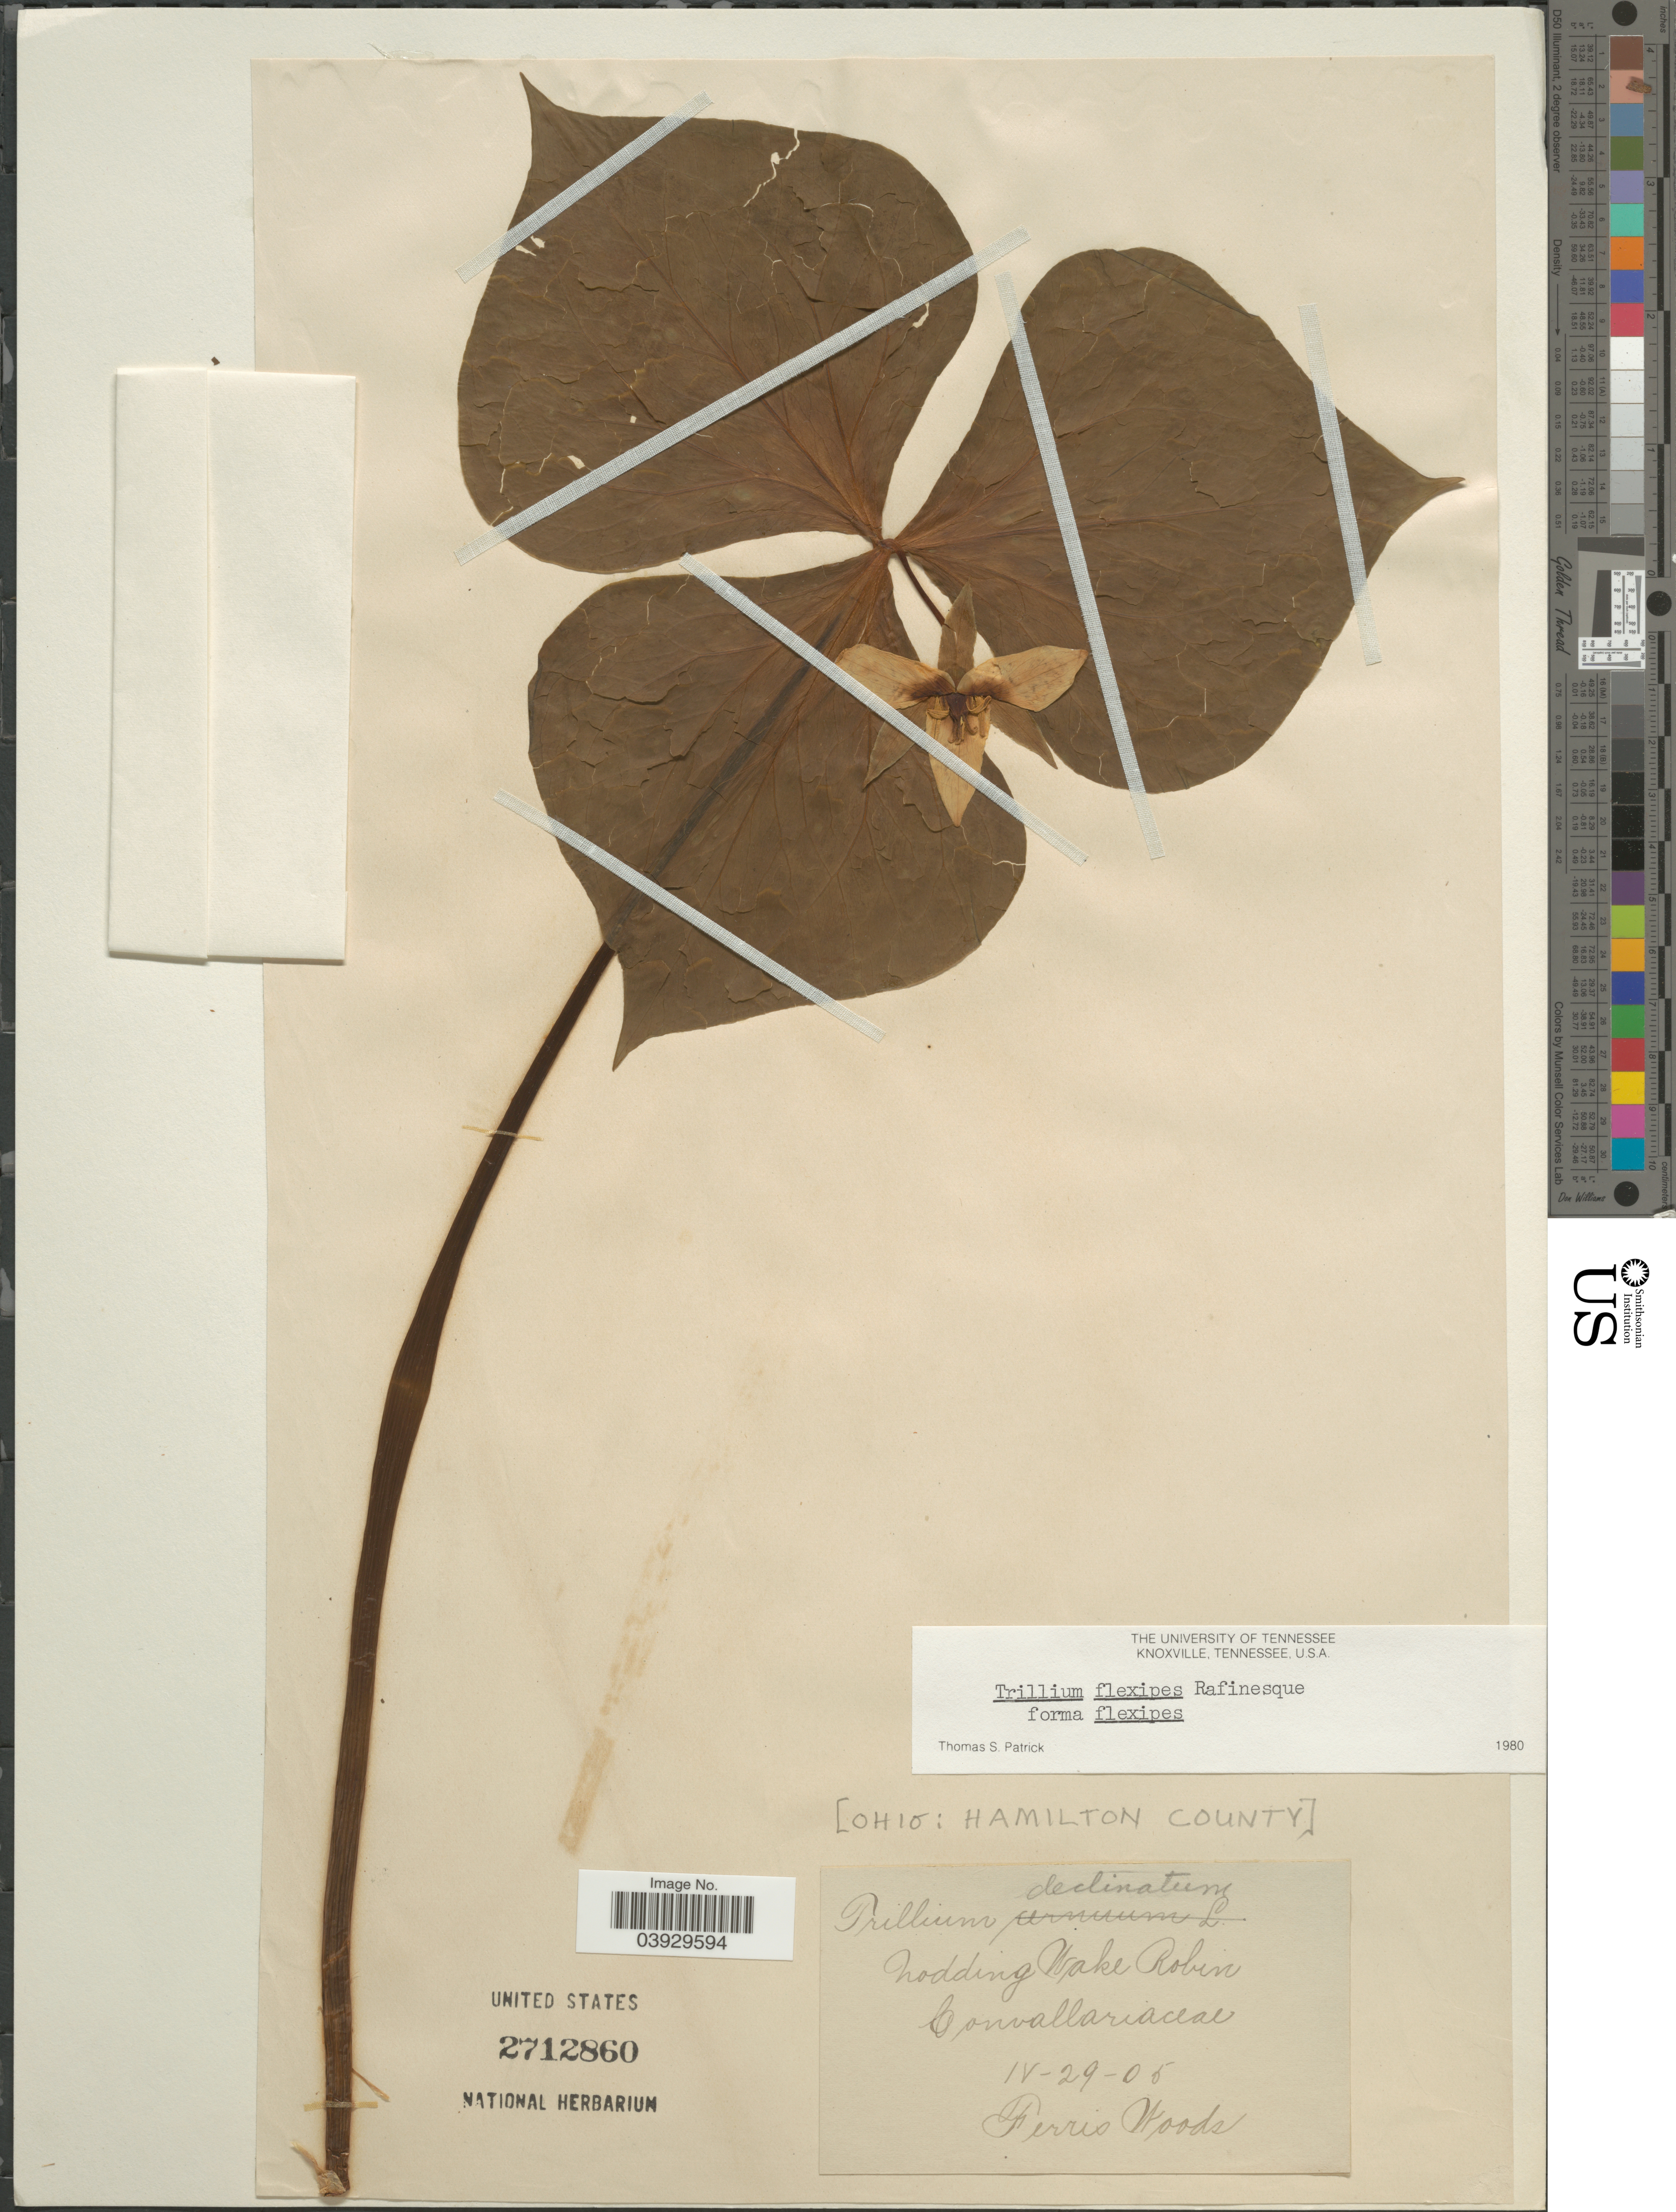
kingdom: Plantae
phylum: Tracheophyta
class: Liliopsida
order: Liliales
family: Melanthiaceae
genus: Trillium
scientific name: Trillium flexipes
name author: Raf.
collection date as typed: Transcribed d/m/y: 29/4/5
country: United States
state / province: Ohio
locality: Hamilton County. Ferris Woods.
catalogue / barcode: US 2712860